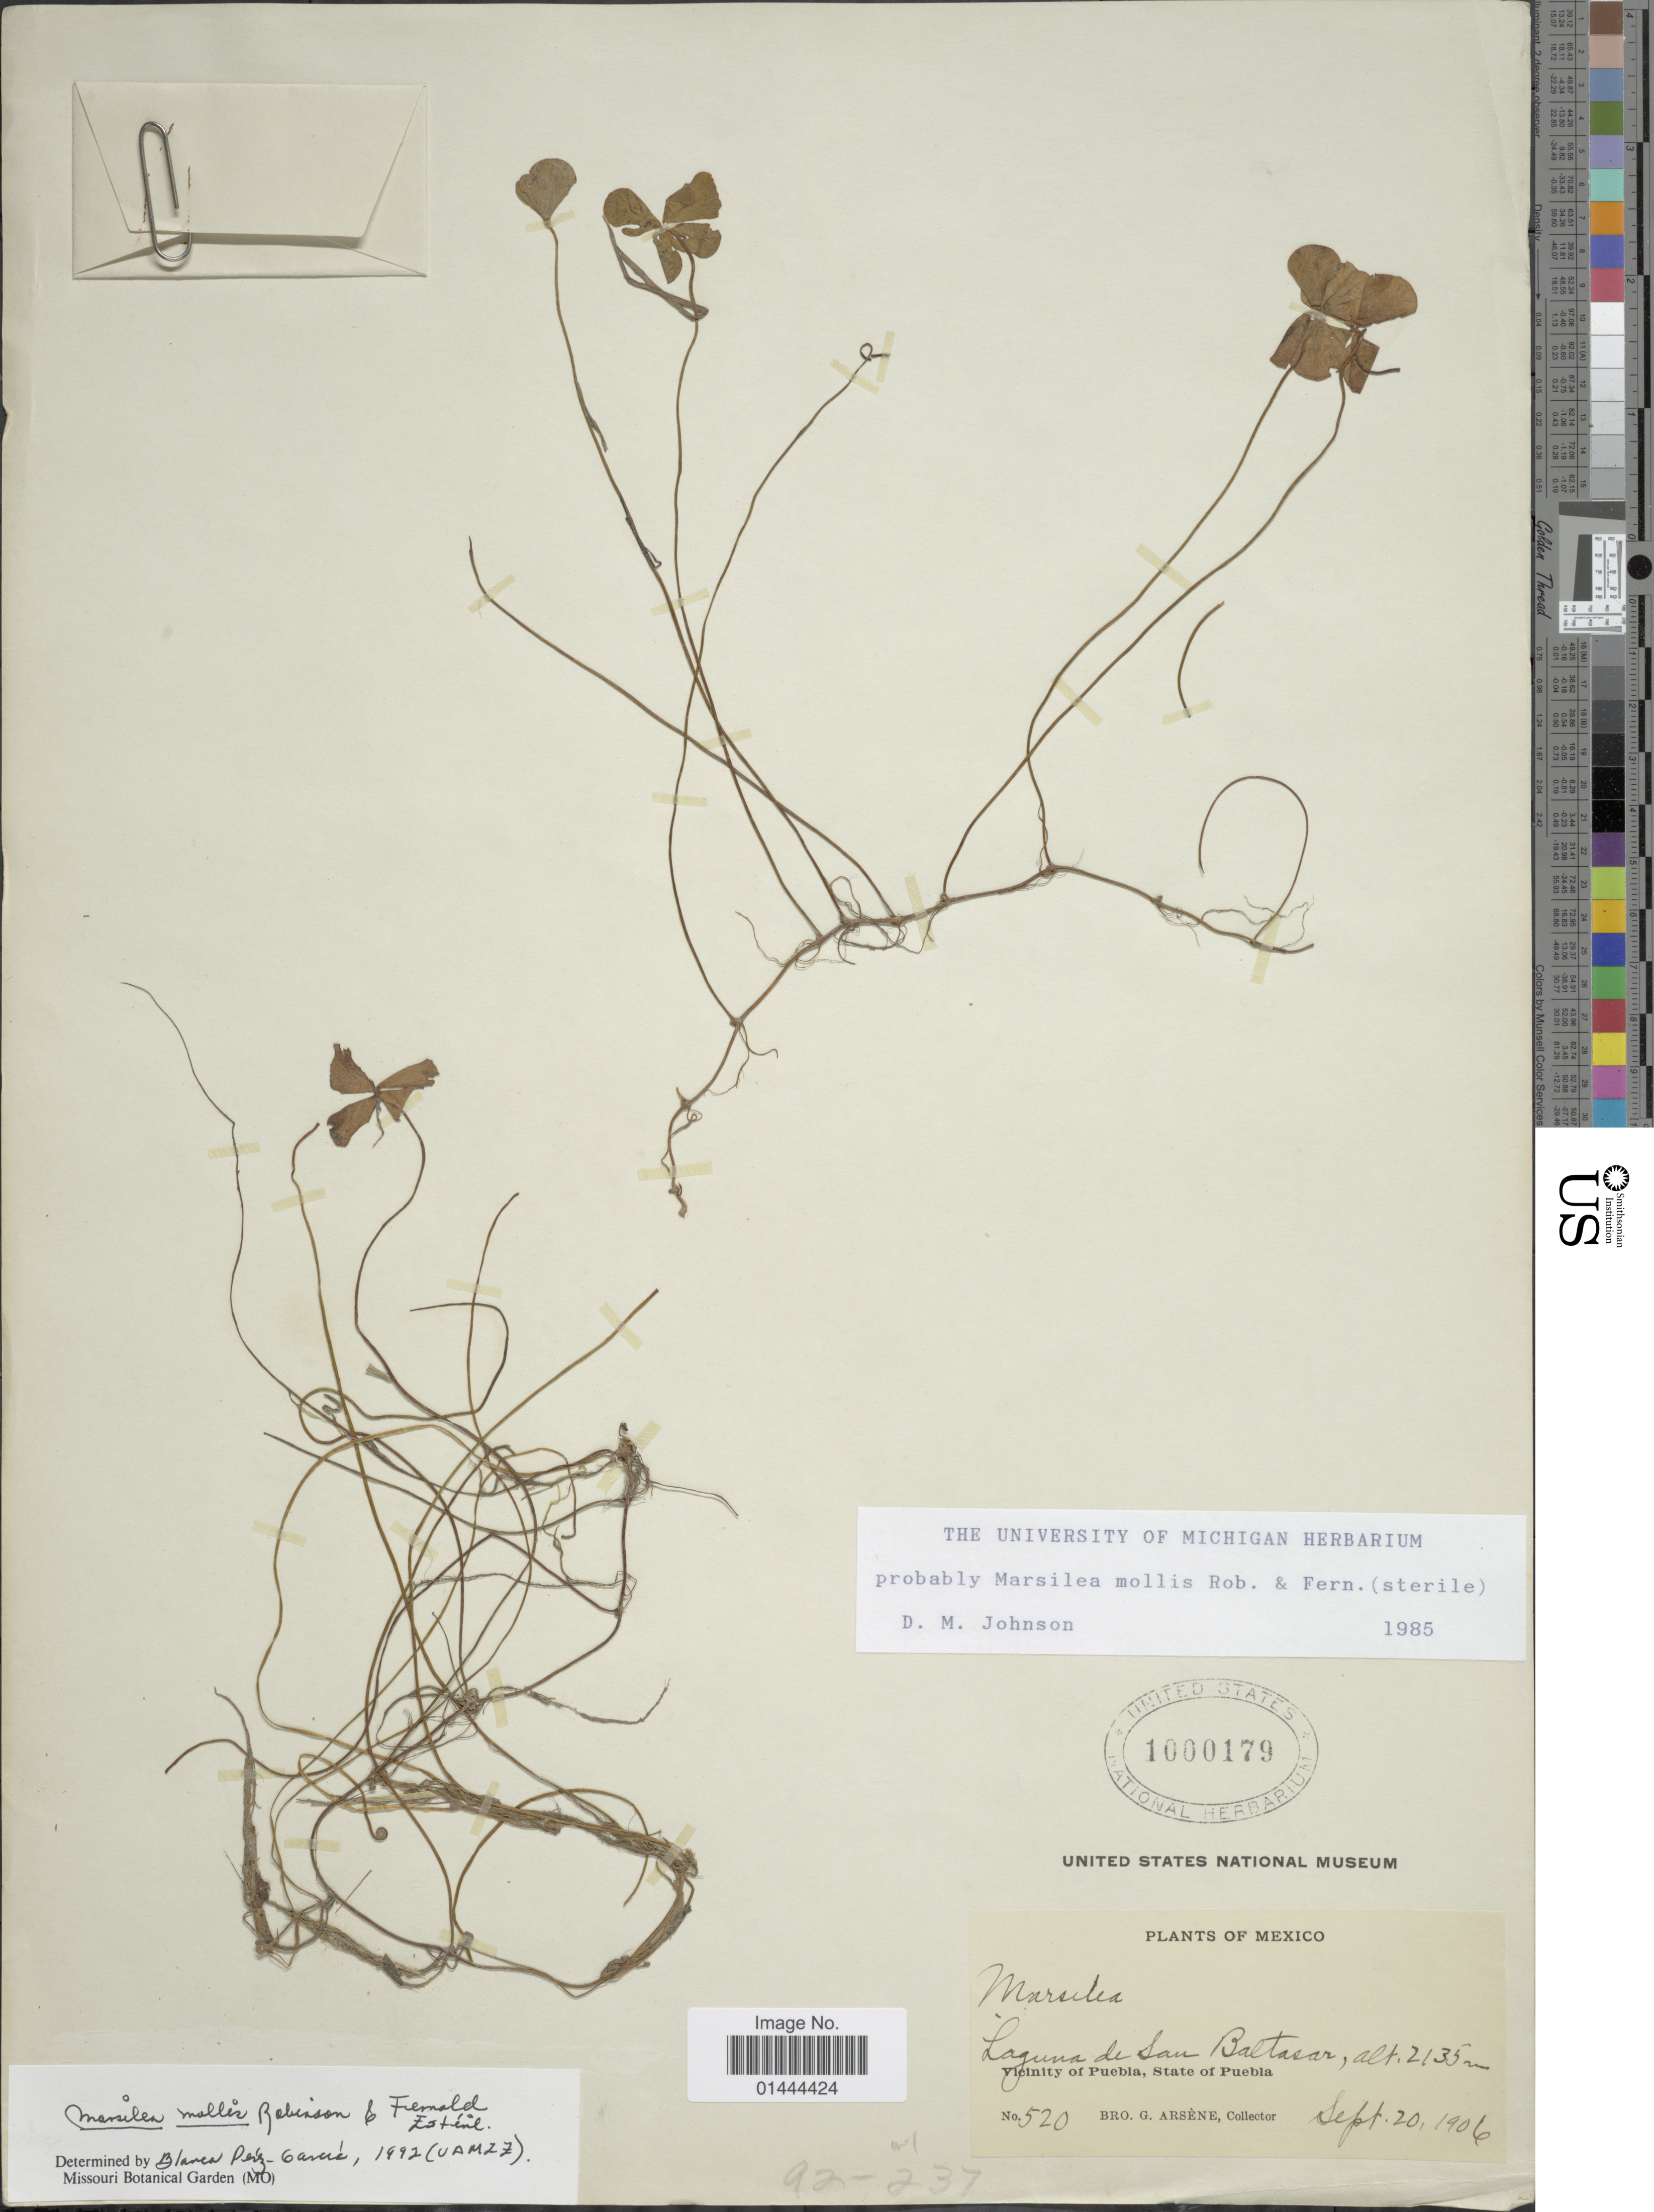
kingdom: Plantae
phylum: Tracheophyta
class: Polypodiopsida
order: Salviniales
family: Marsileaceae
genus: Marsilea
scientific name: Marsilea mollis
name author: B.L. Rob. & Fernald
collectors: Bro. G. Arsène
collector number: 520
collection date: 1906-09-20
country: Mexico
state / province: Puebla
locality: Laguna de San Baltasar, vicinity of Puebla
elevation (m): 2135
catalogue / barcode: US 1000179